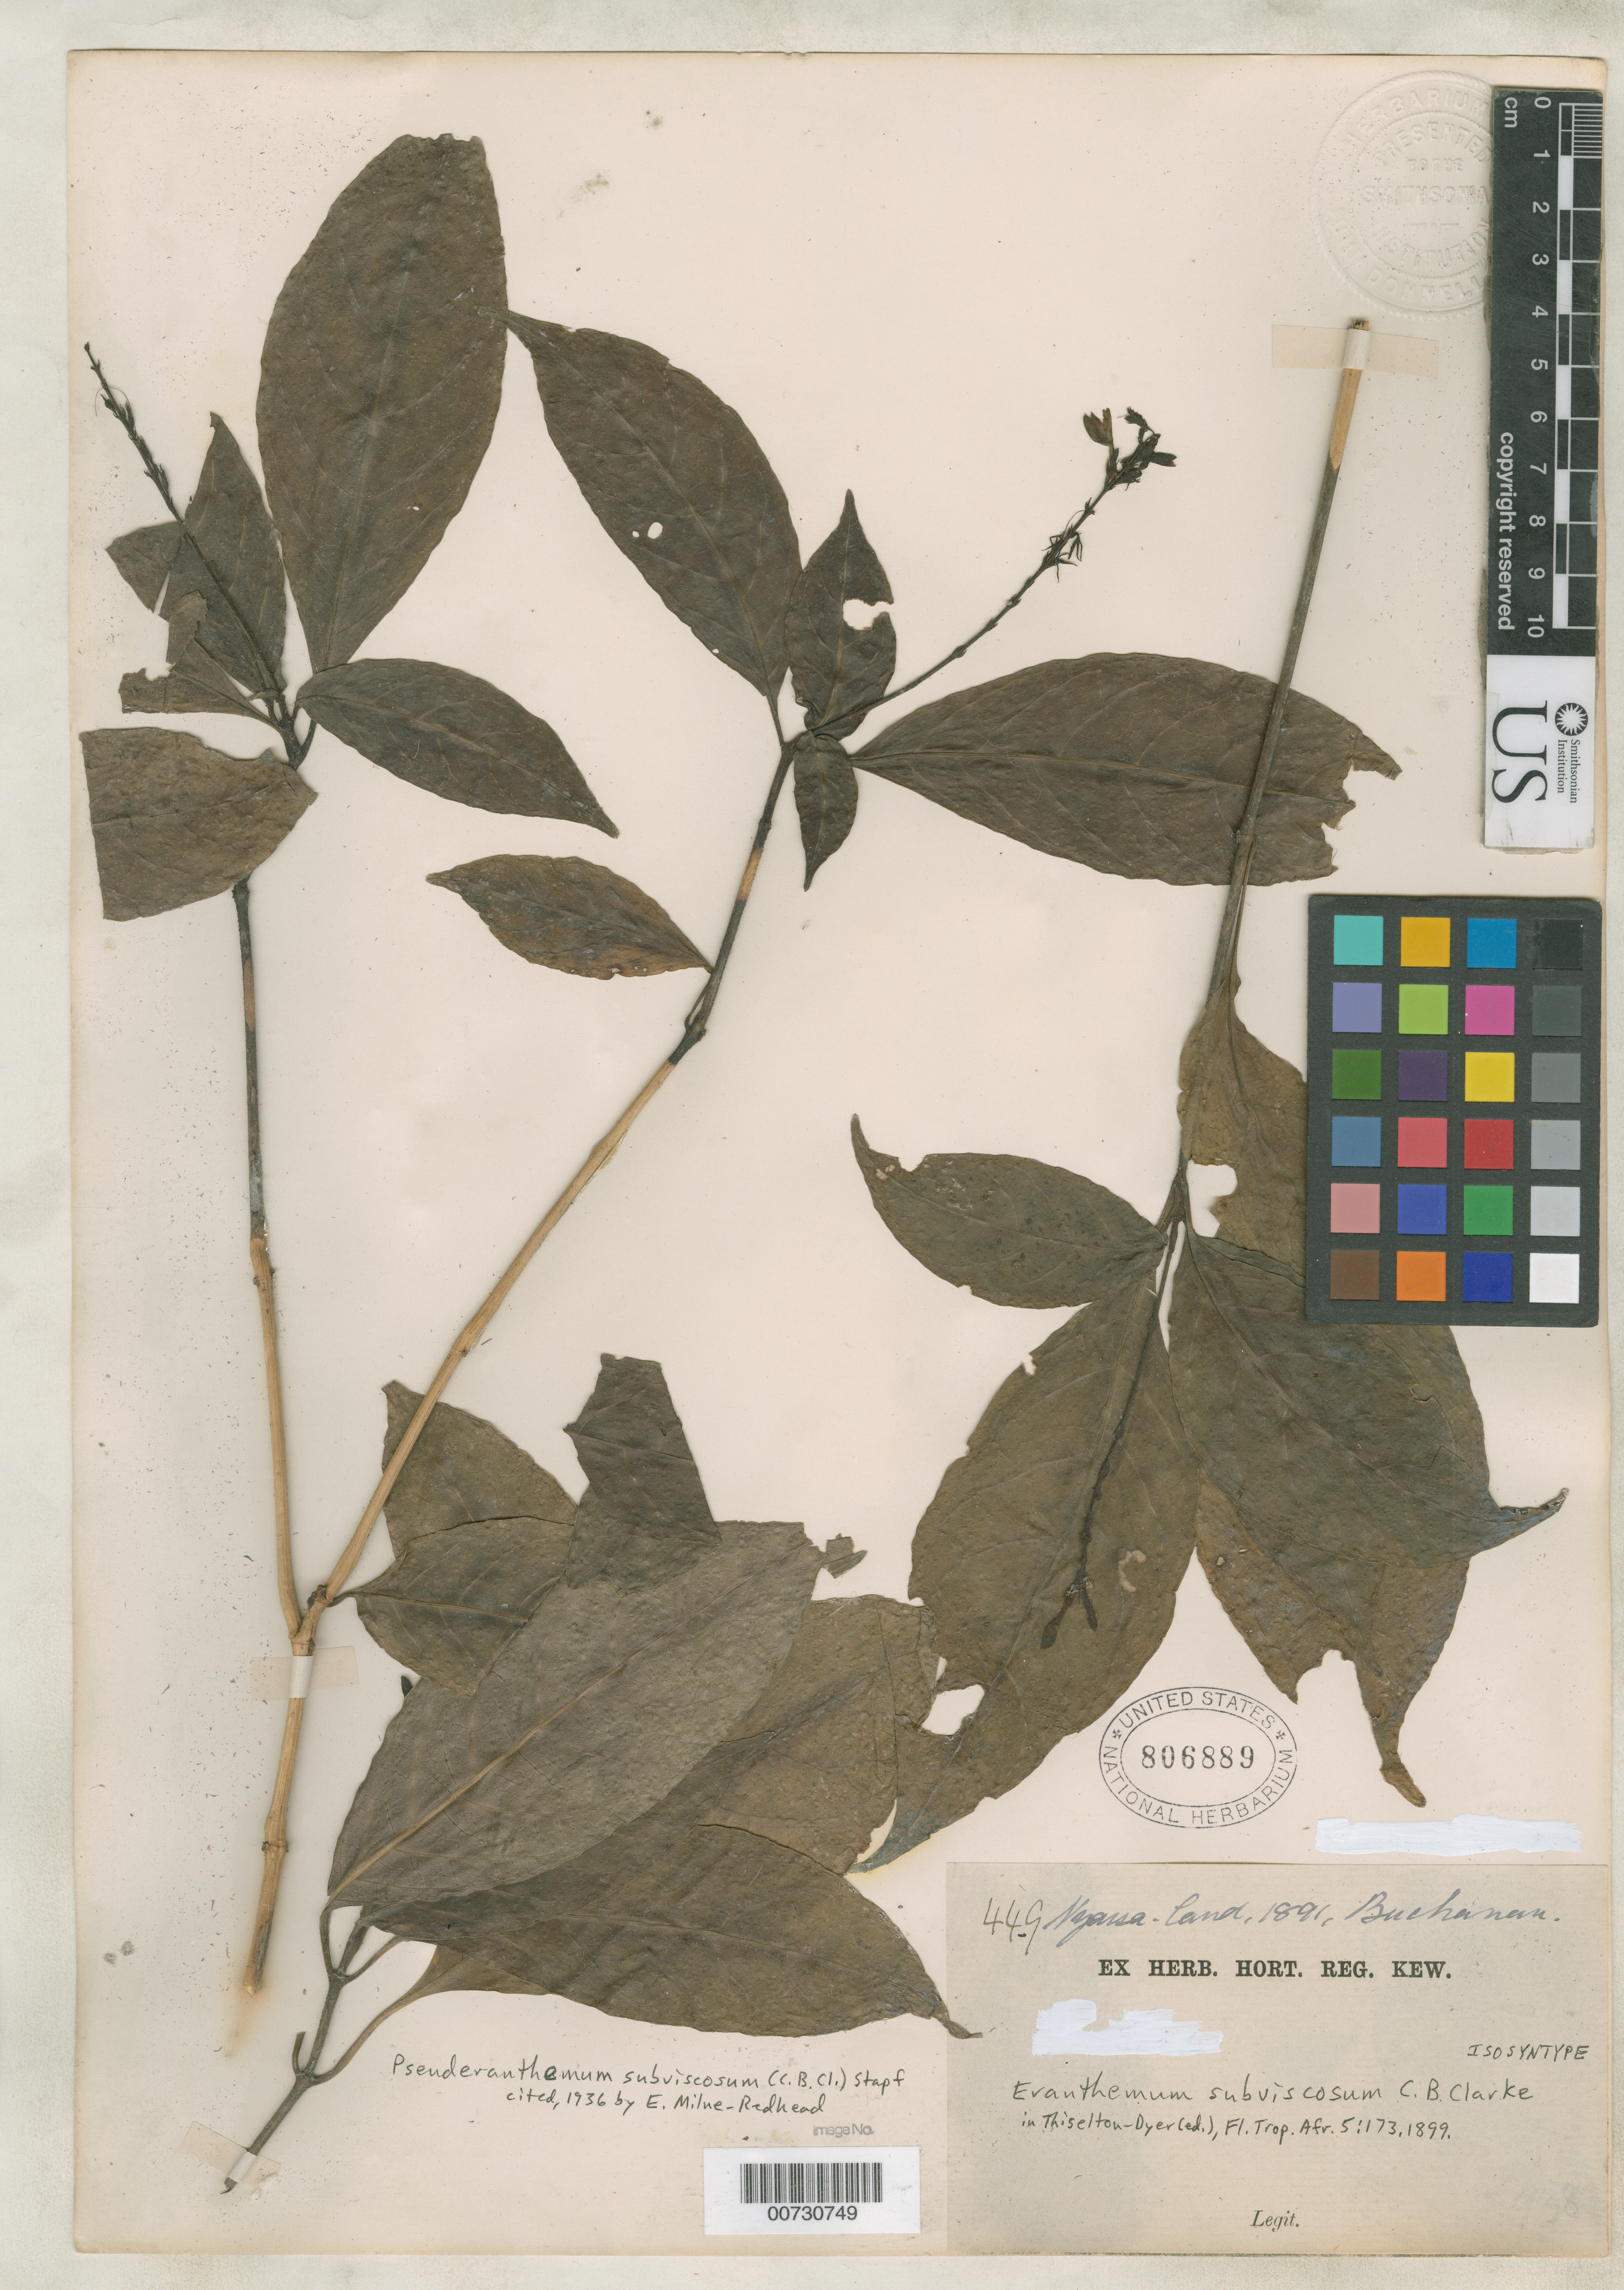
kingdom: Plantae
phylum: Tracheophyta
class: Magnoliopsida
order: Lamiales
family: Acanthaceae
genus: Eranthemum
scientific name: Eranthemum subviscosum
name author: C.B. Clarke in Dyer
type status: Isosyntype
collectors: J. Buchanan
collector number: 449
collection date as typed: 1891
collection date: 1891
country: Malawi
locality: Nyasaland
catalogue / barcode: US 806889